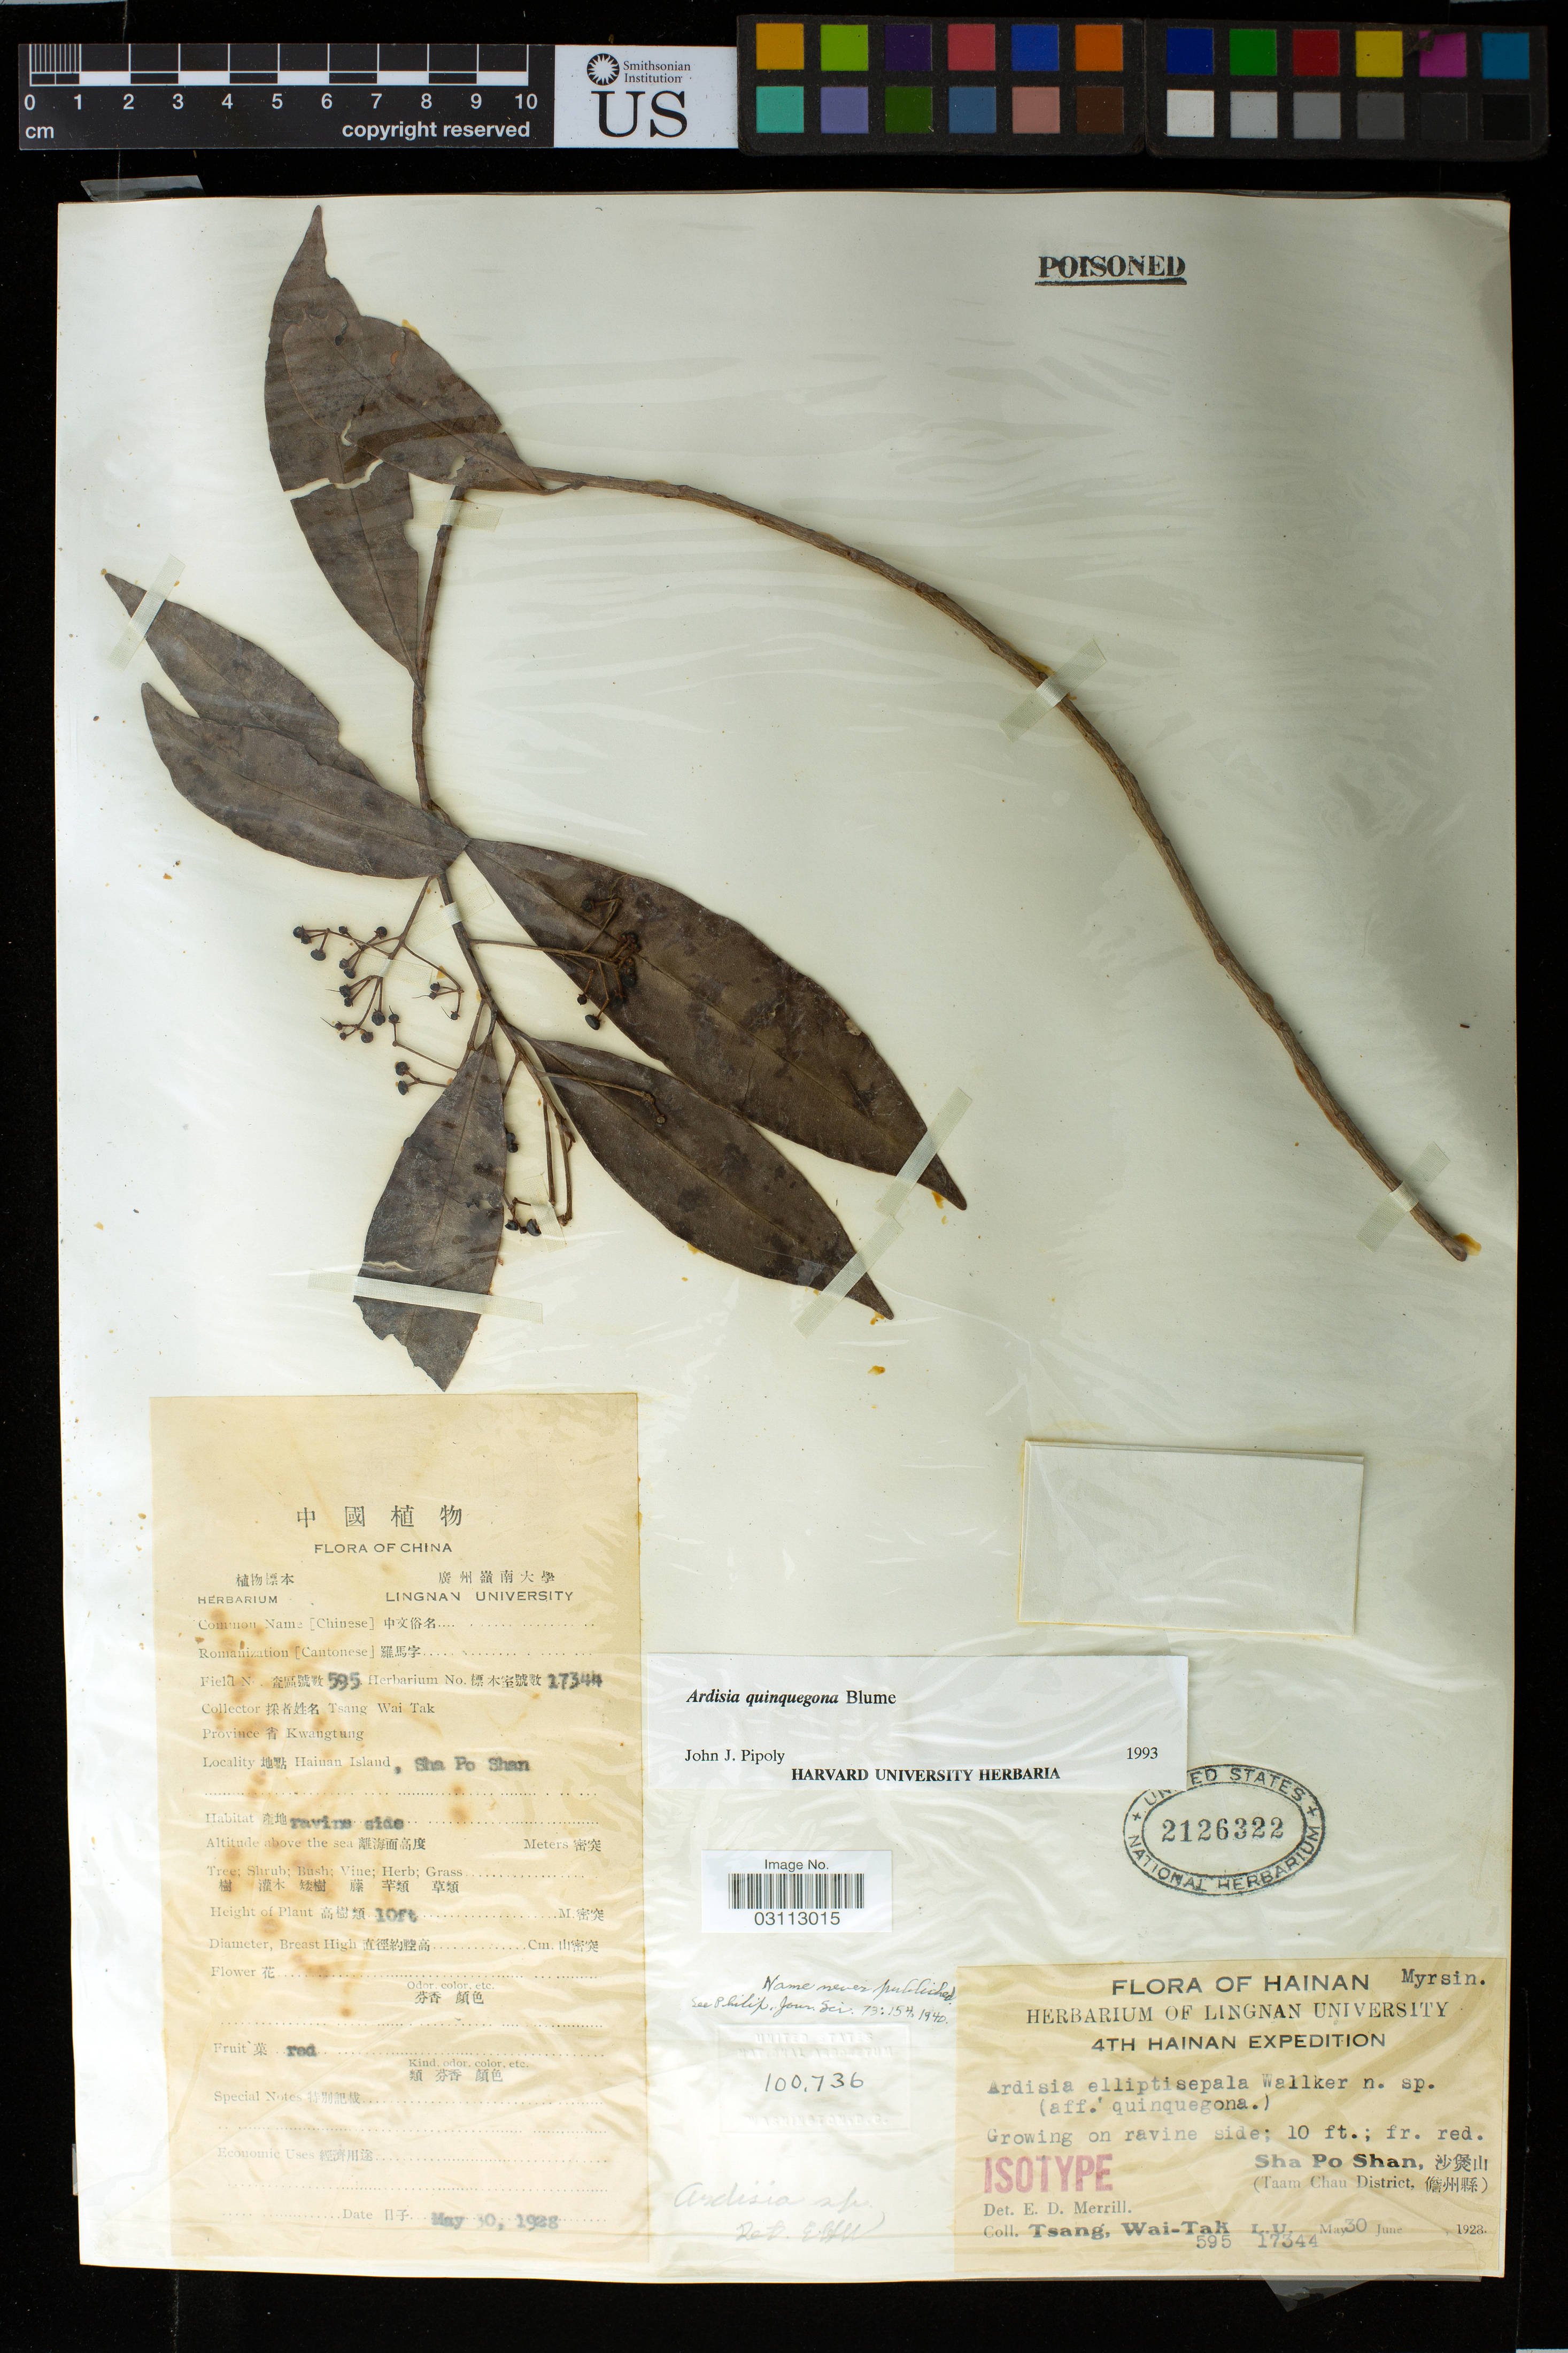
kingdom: Plantae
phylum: Tracheophyta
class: Magnoliopsida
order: Ericales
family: Primulaceae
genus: Ardisia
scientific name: Ardisia quinquegona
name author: Blume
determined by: Pipoly, J. J., III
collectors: W. T. Tsang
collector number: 595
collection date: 1928-05-30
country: China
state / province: Hainan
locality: Kwangtung, Hainan Island, Sha Po Shan, Taam Chau District(Danzhou).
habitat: ravine side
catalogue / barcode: US 2126322